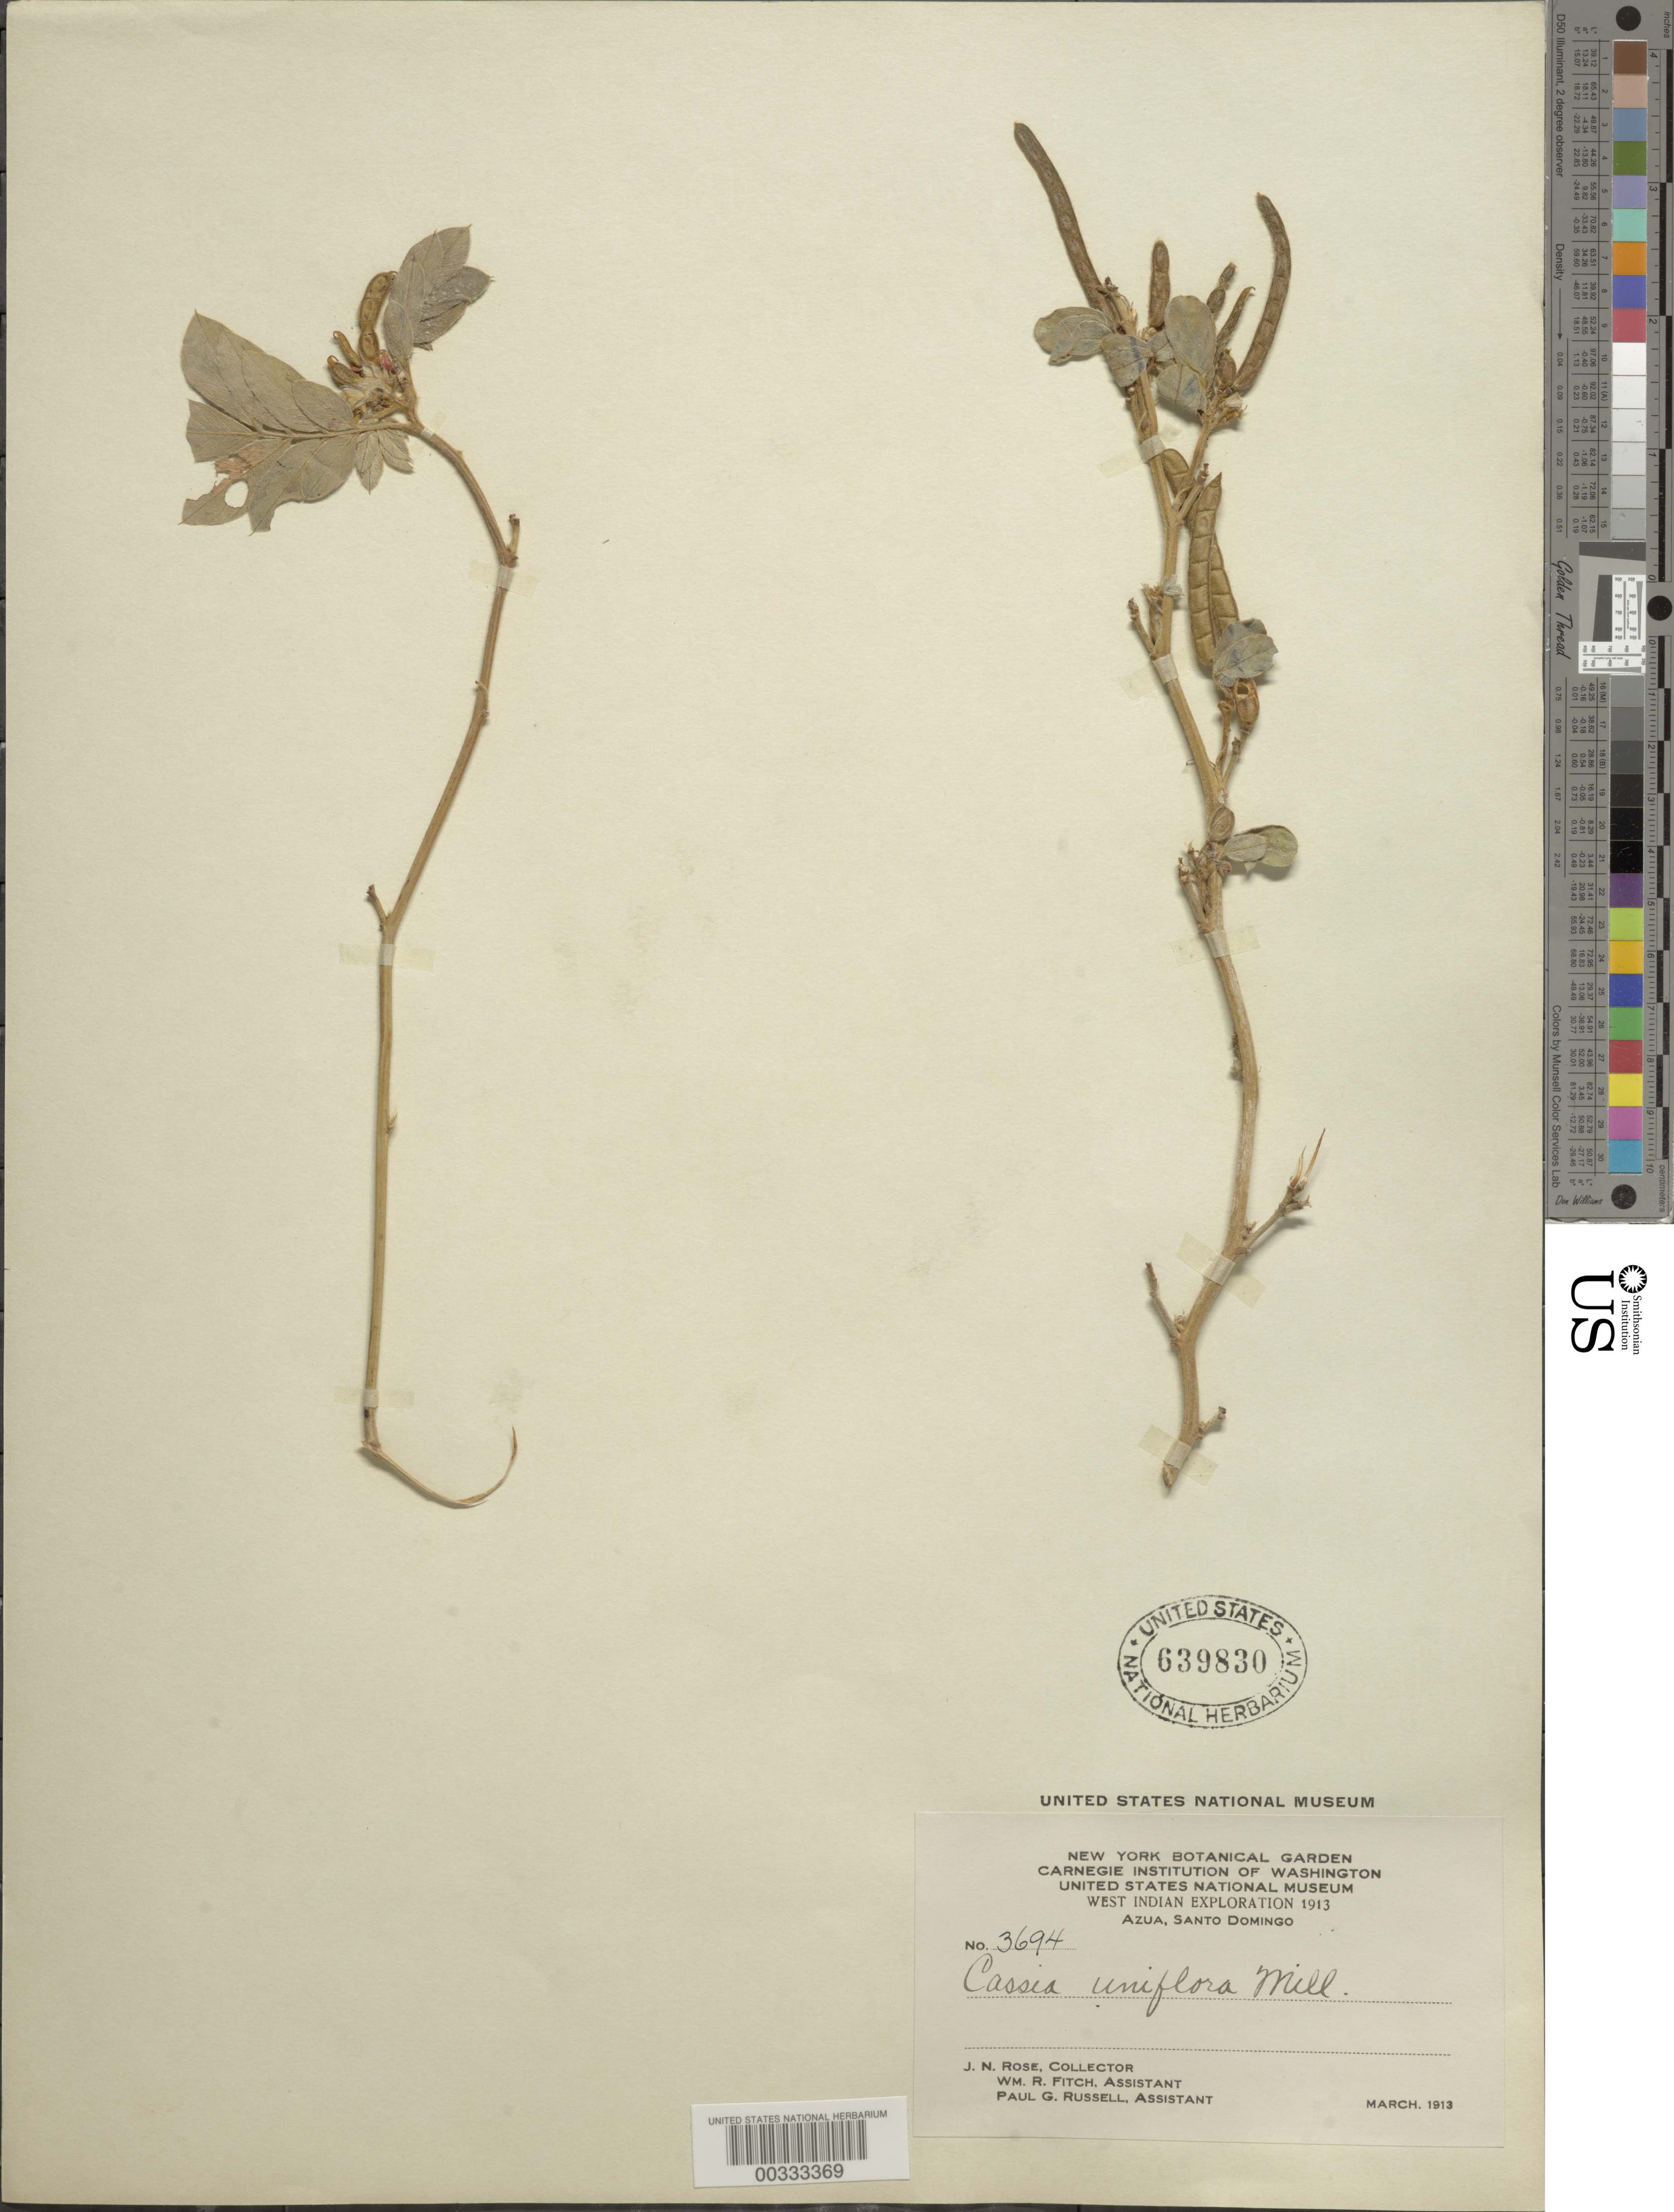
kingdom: Plantae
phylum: Tracheophyta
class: Magnoliopsida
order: Fabales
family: Fabaceae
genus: Senna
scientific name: Senna uniflora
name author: (Mill.) H.S. Irwin & Barneby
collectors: J. N. Rose, W. R. Fitch & P. G. Russell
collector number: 3694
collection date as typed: Mar 1913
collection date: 1913-03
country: Dominican Republic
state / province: Azua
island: Hispaniola Island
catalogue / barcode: US 639830